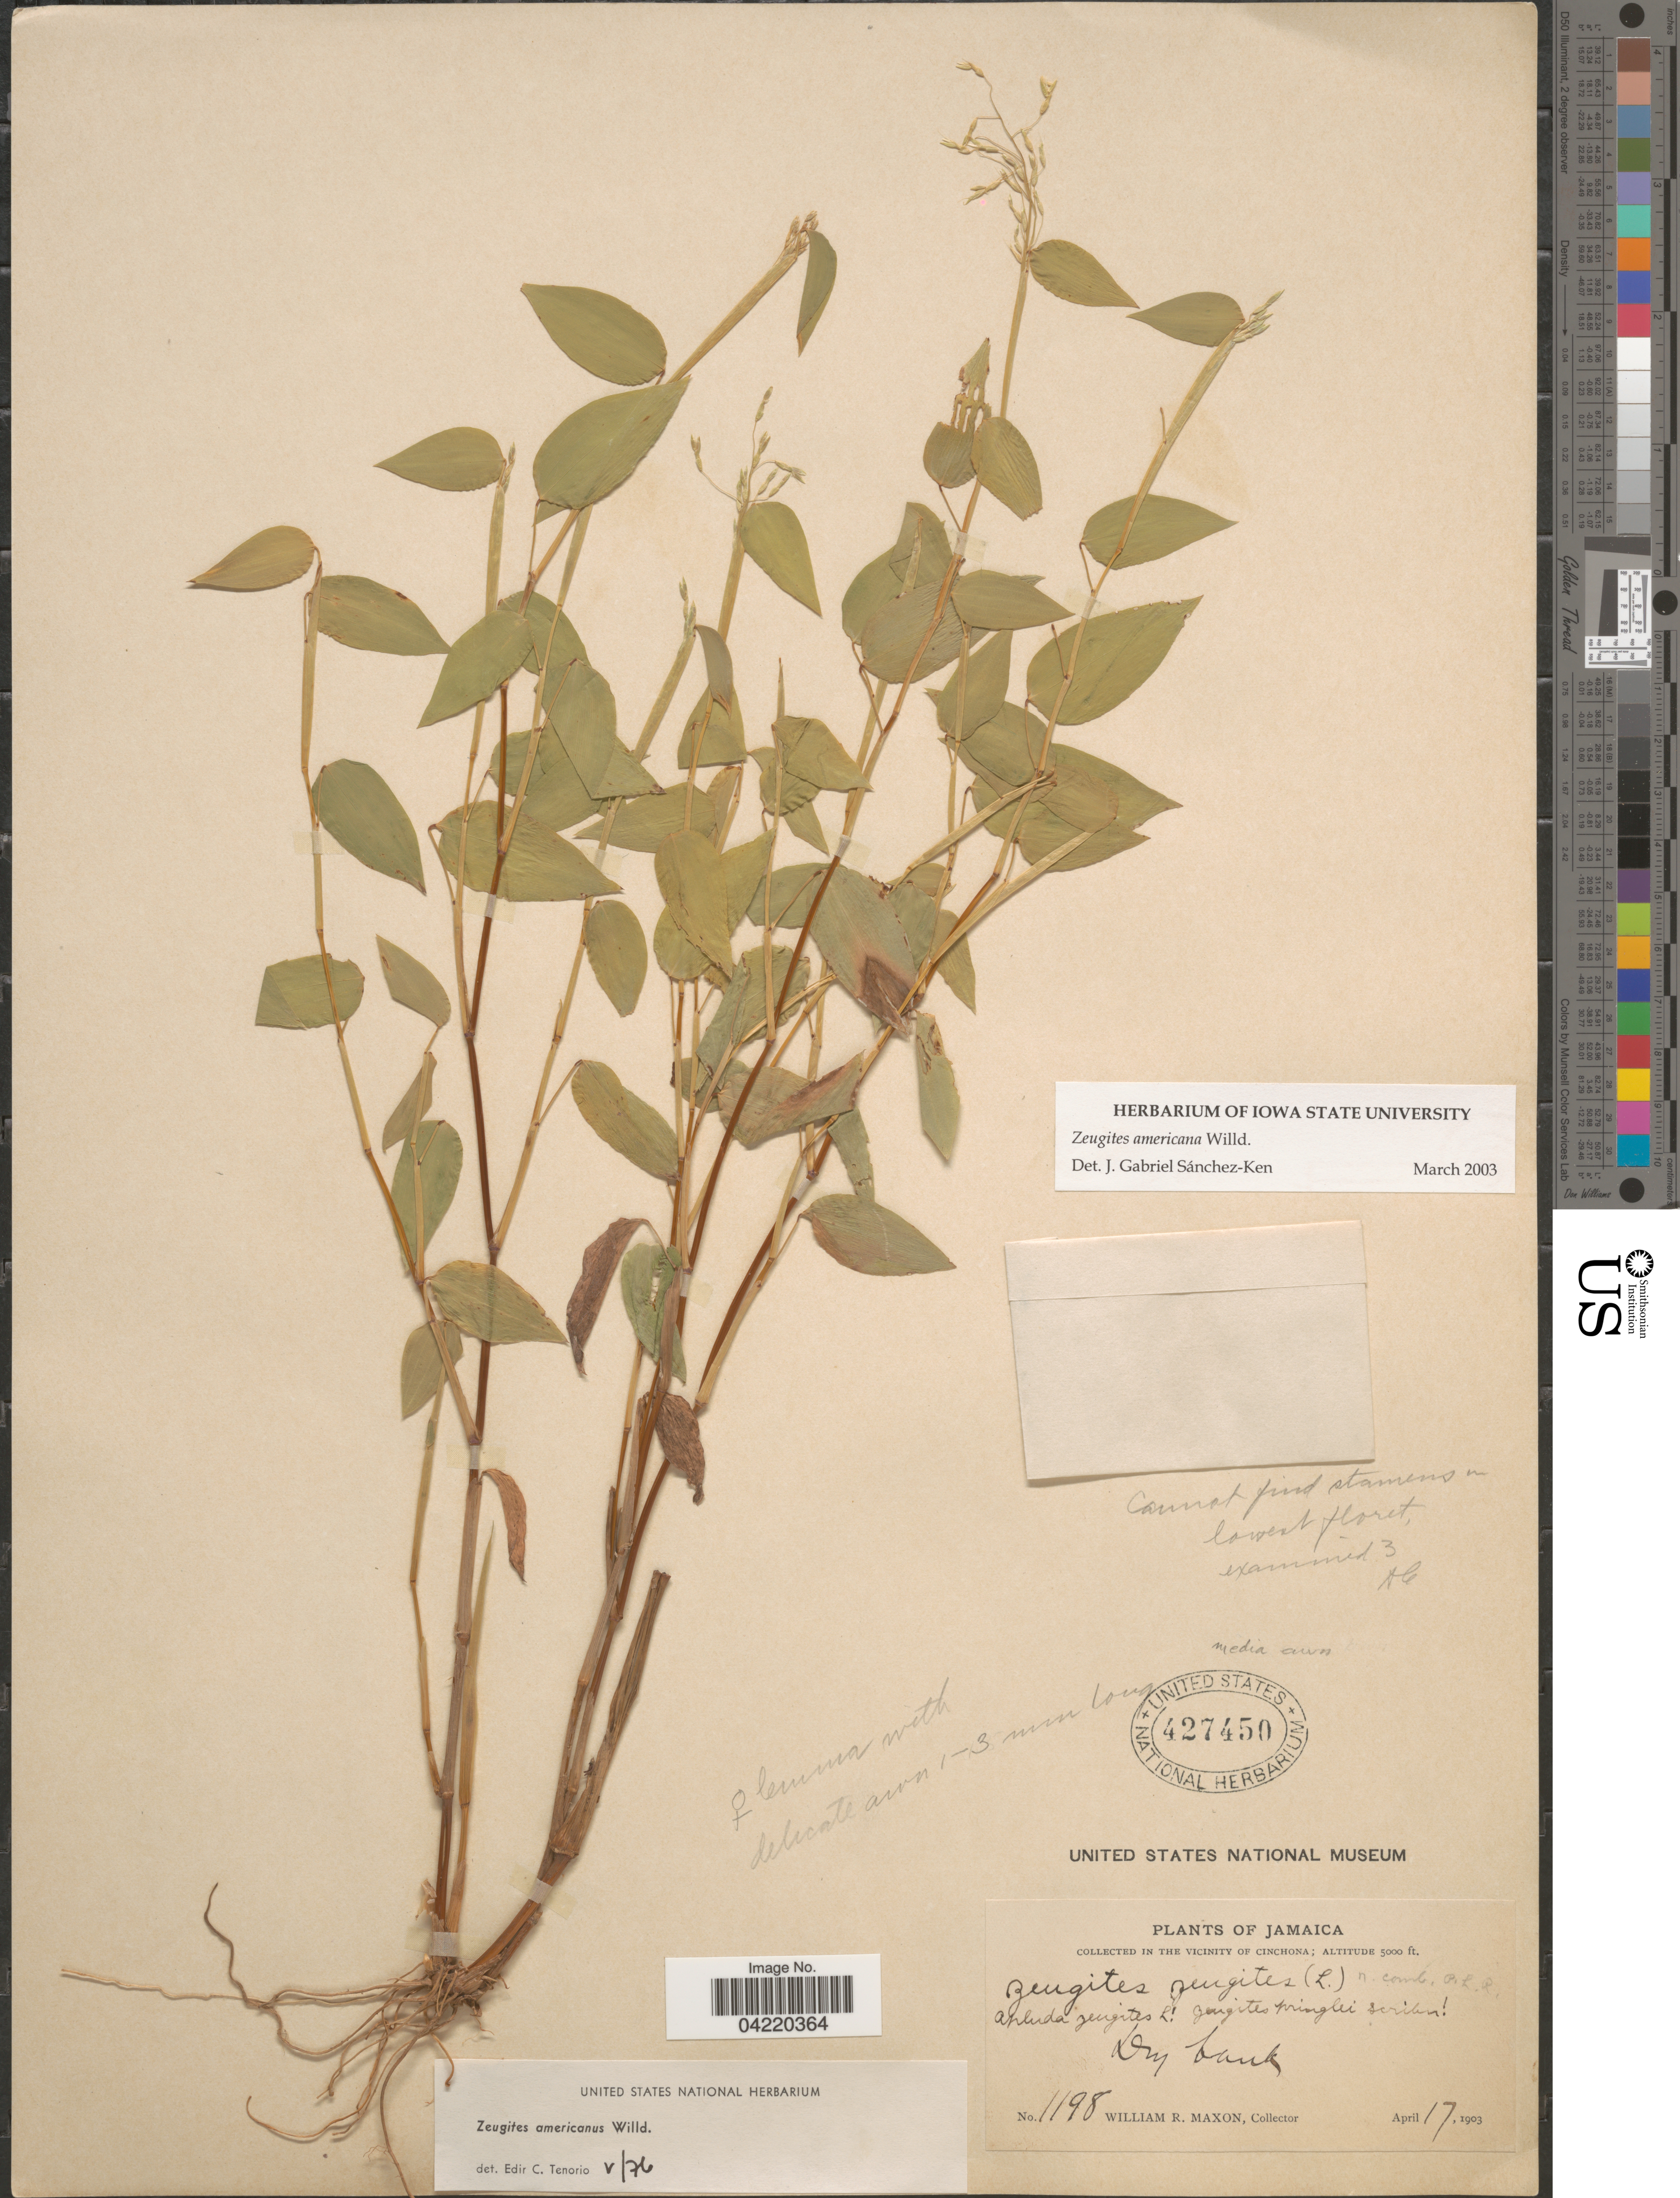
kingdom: Plantae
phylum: Tracheophyta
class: Liliopsida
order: Poales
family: Poaceae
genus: Zeugites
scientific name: Zeugites americanus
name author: Willd.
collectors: W. R. Maxon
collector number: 1198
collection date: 1903-04-17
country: Jamaica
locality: In the vicinity of Cinchona.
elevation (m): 1524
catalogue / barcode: US 427450